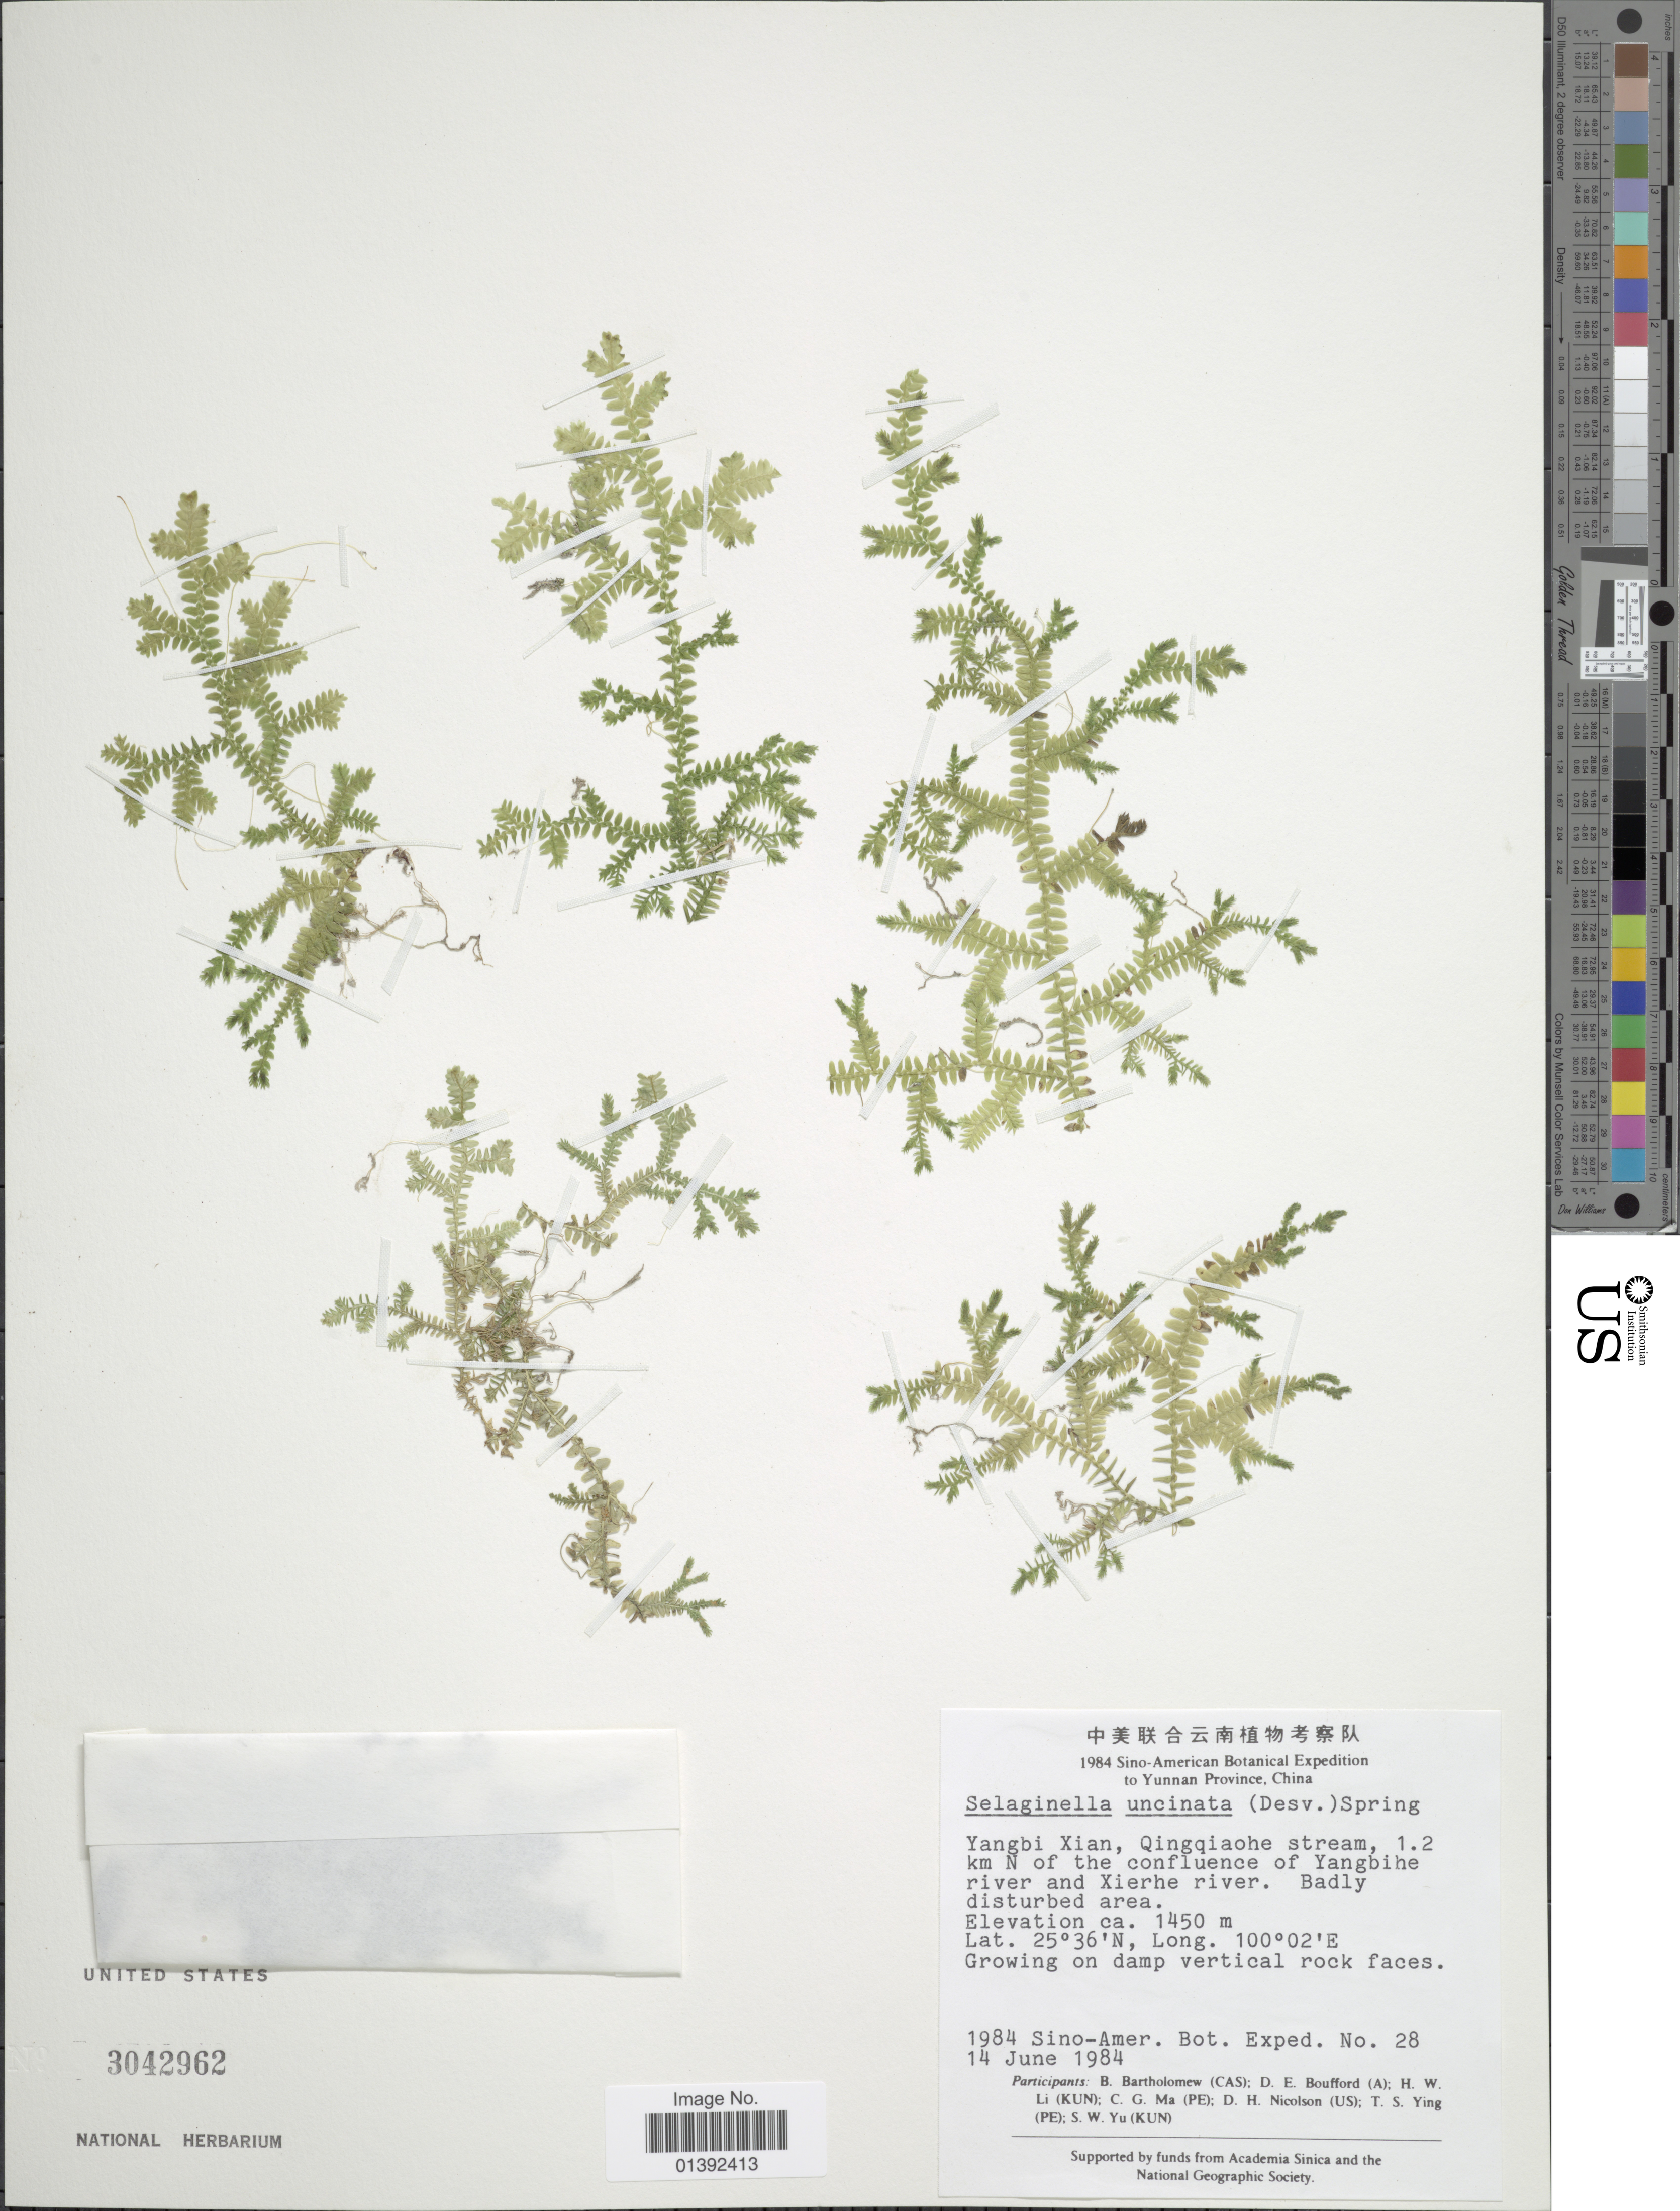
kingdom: Plantae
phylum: Tracheophyta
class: Lycopodiopsida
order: Selaginellales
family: Selaginellaceae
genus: Selaginella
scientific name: Selaginella sp.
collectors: Sino-Amer. Bot. Exped. 1984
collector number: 28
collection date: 1984-06-14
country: China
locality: Yangbi Xiang, Qingqiaohe stream, 1.2 km N of the confluence of Yangbihe river and Xierhe river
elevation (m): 1450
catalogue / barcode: US 3042962